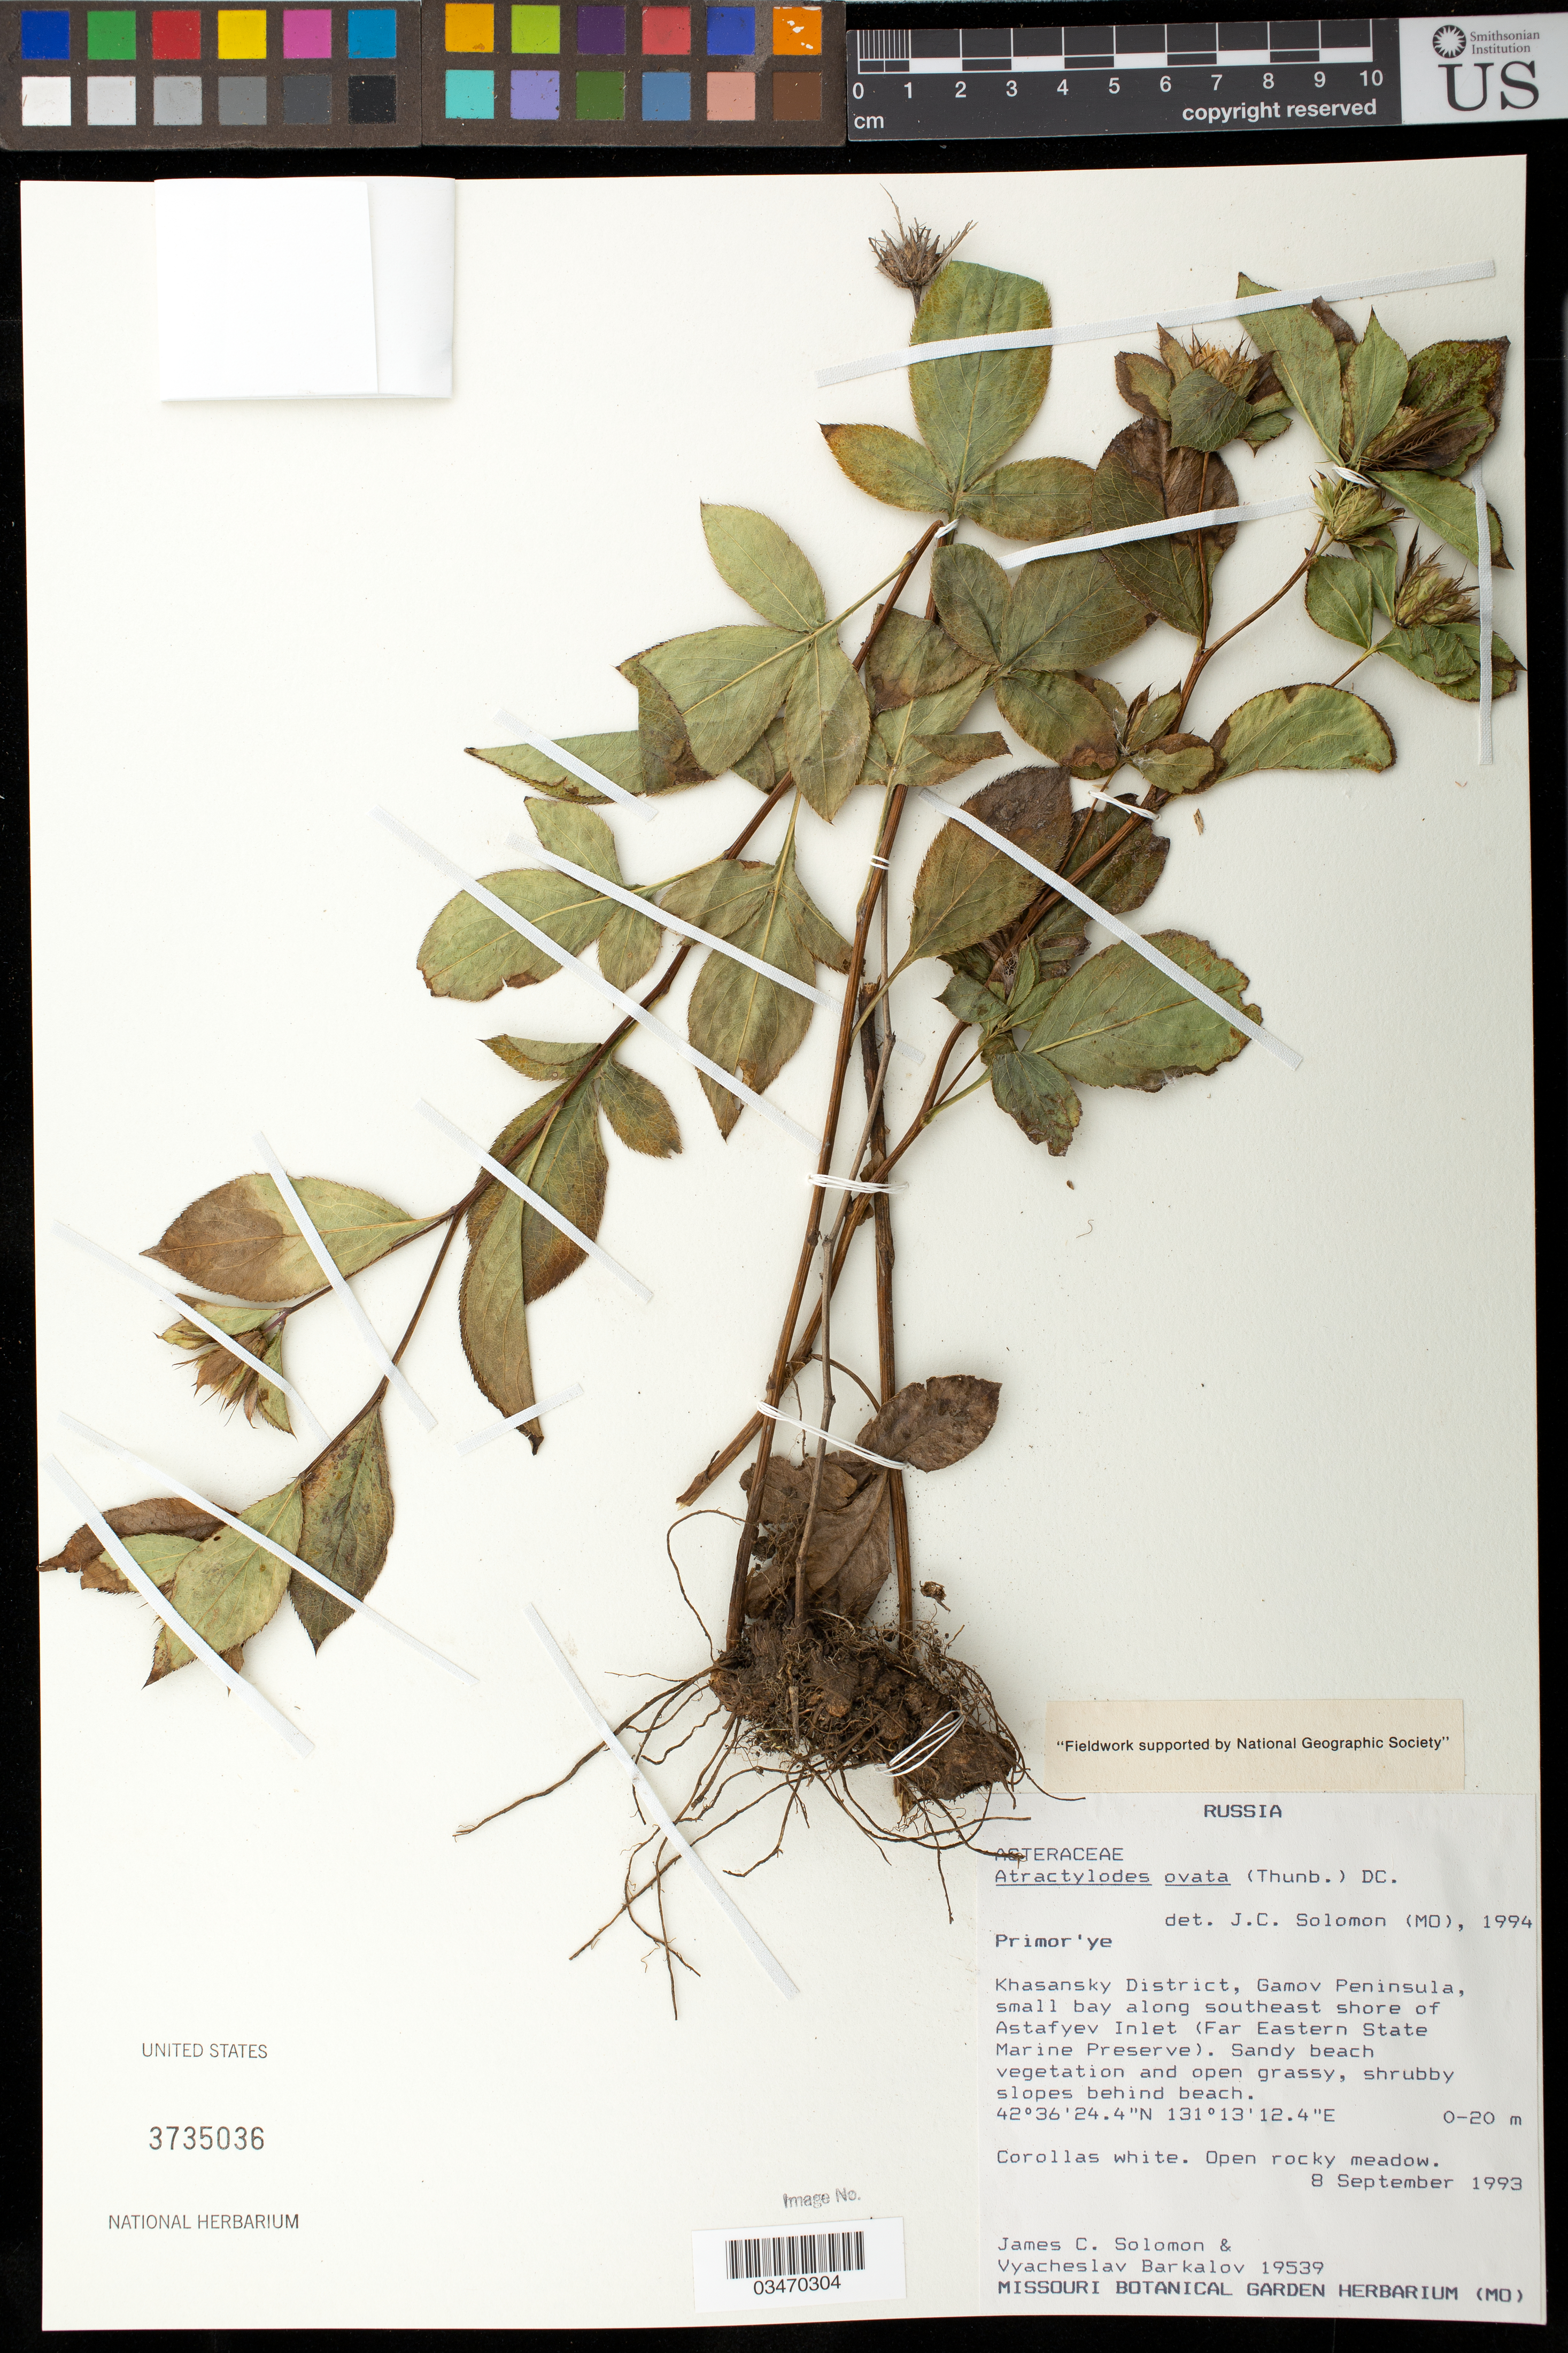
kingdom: Plantae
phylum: Tracheophyta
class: Magnoliopsida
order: Asterales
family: Asteraceae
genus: Atractylodes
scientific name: Atractylodes ovata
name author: (Thunb.) DC.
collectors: J. C. Solomon & V. Barkalov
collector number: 19539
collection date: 1993-09-08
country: Russian Federation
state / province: Primorsky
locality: Khasansky District, Gamov Peninsula, small bay along SE shore of Astafyev Inlet (Far Eastern State marine Preserve)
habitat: Open rocky meadow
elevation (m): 0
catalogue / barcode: US 3735036